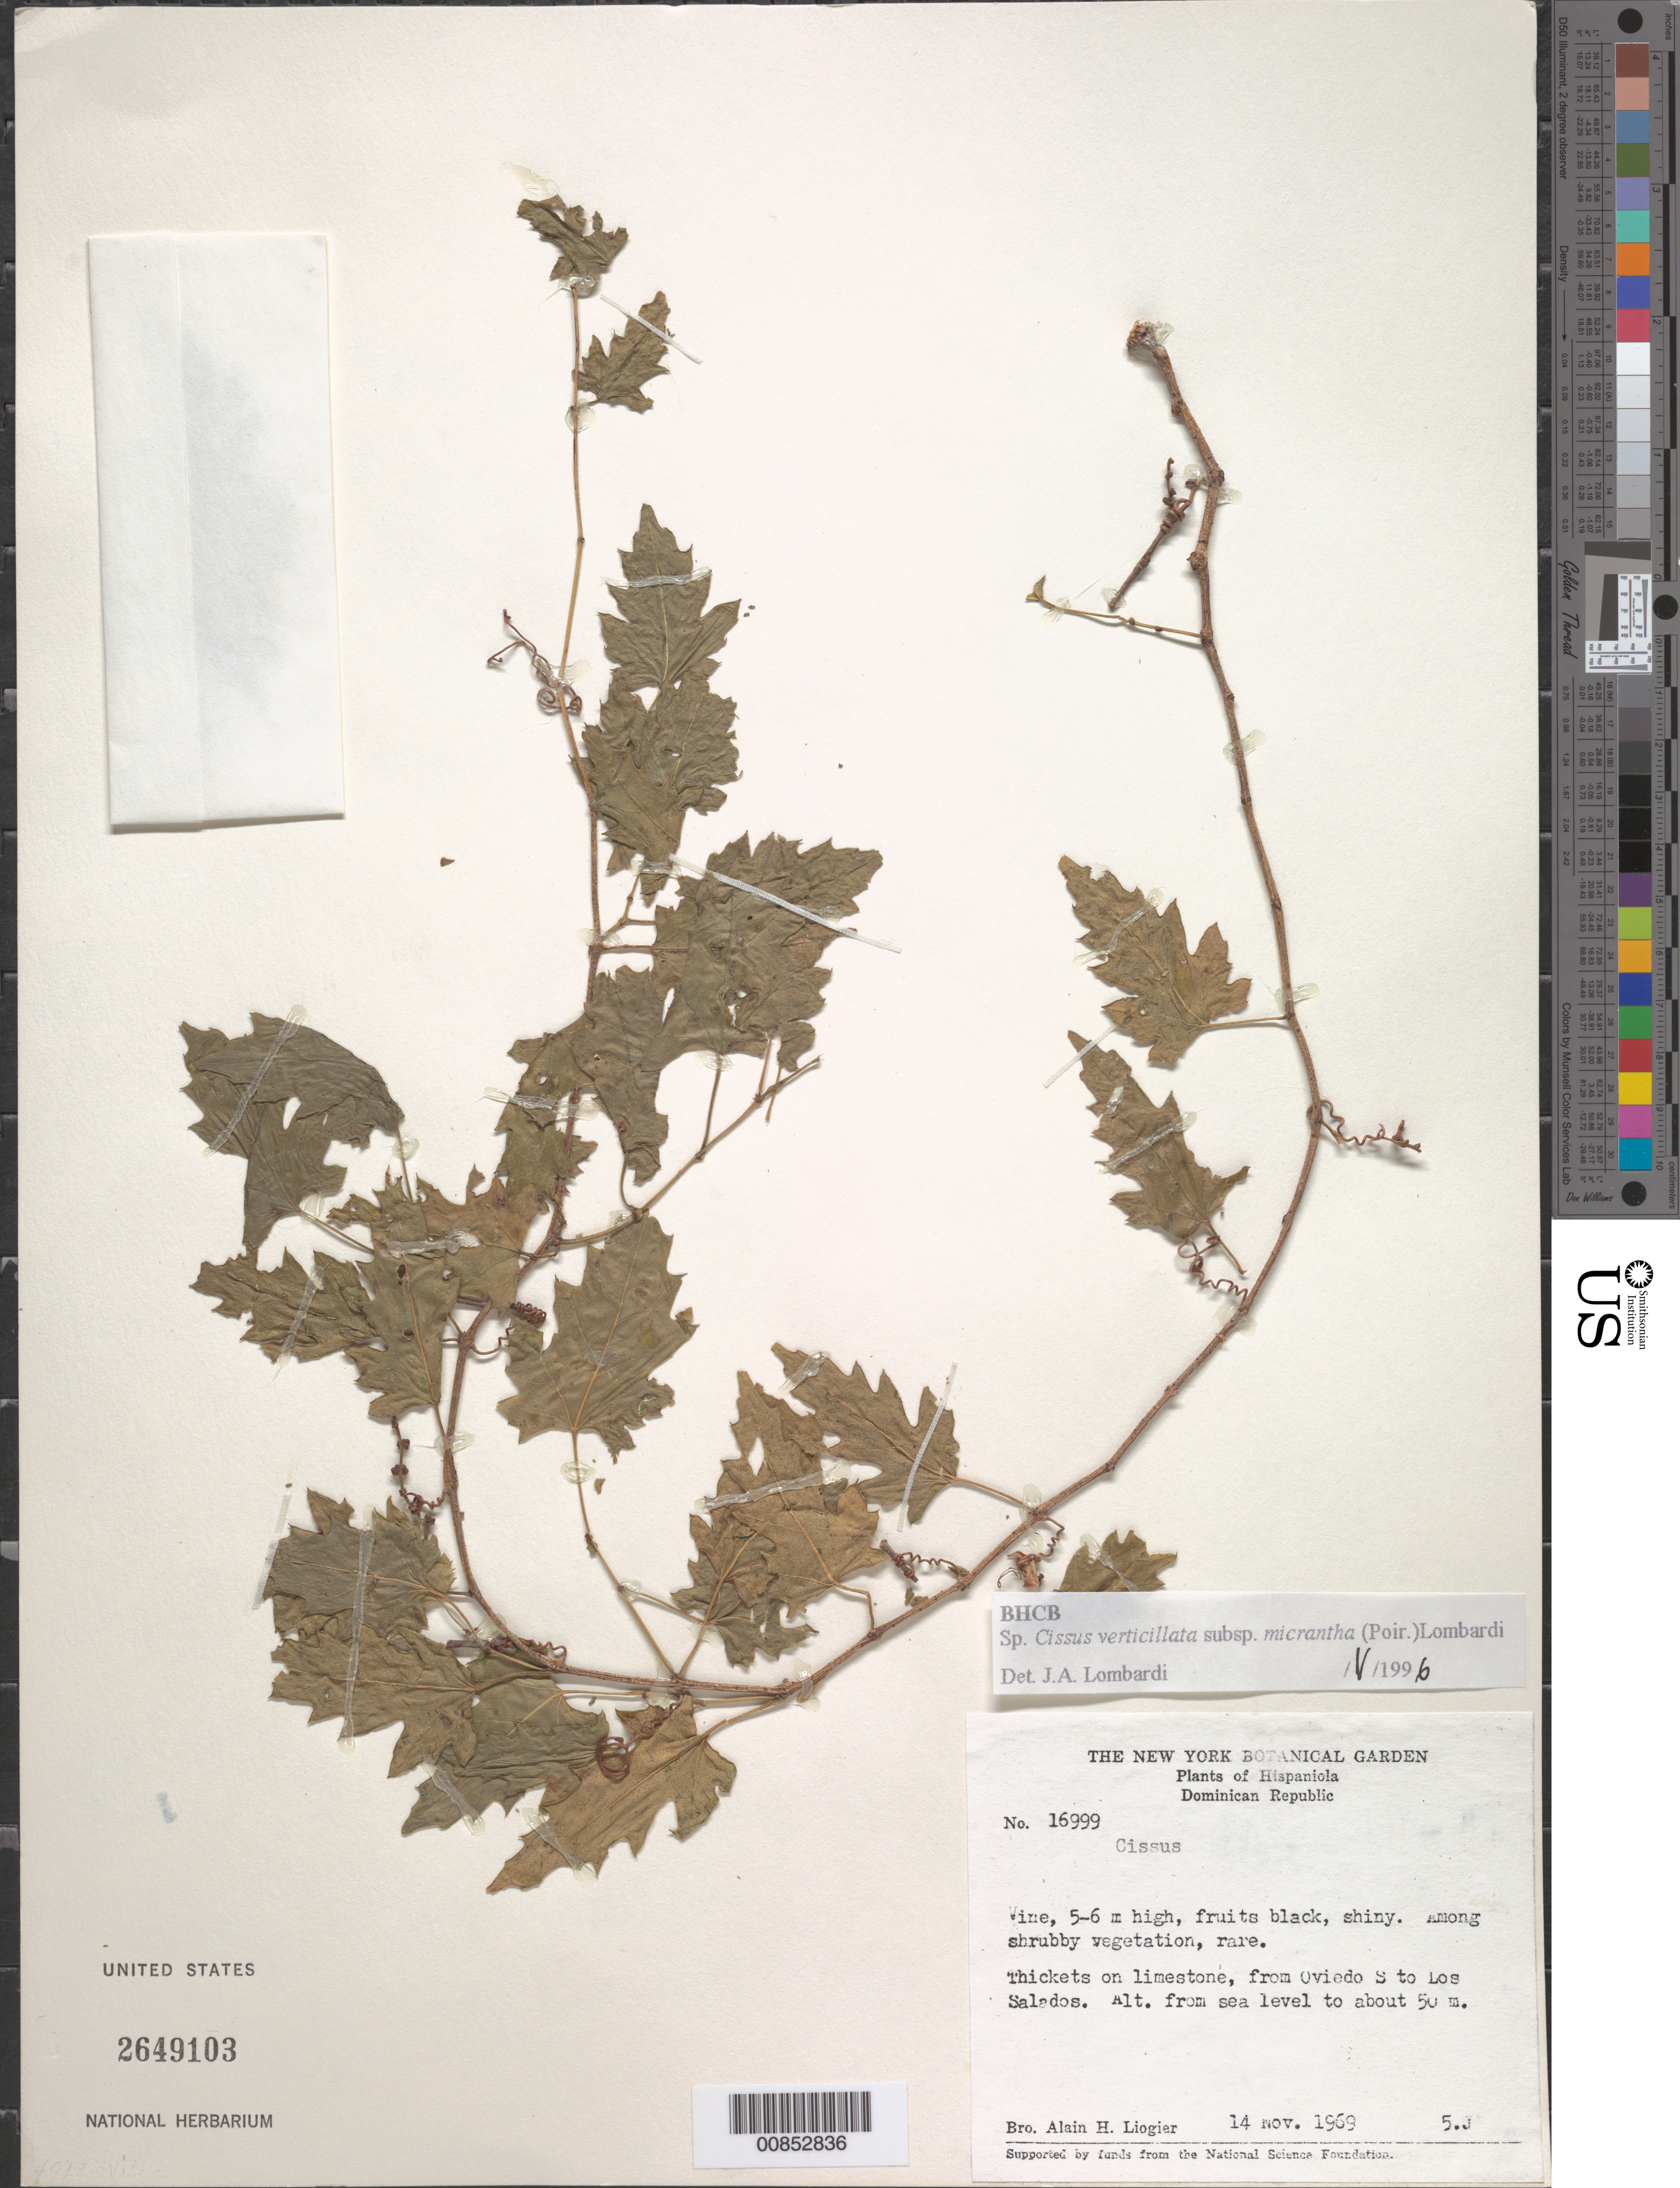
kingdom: Plantae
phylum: Tracheophyta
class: Magnoliopsida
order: Vitales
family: Vitaceae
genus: Cissus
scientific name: Cissus verticillata subsp. micrantha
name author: (Poir.) Lombardi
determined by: Lombardi, Julio A.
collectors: A. H. Liogier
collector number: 16999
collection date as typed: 14 Nov 1969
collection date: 1969-11-14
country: Dominican Republic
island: Hispaniola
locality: From Oviedo, S to Los Salados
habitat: Among shrubby vegetation (thickets) on limestone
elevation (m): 0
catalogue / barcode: US 2649103